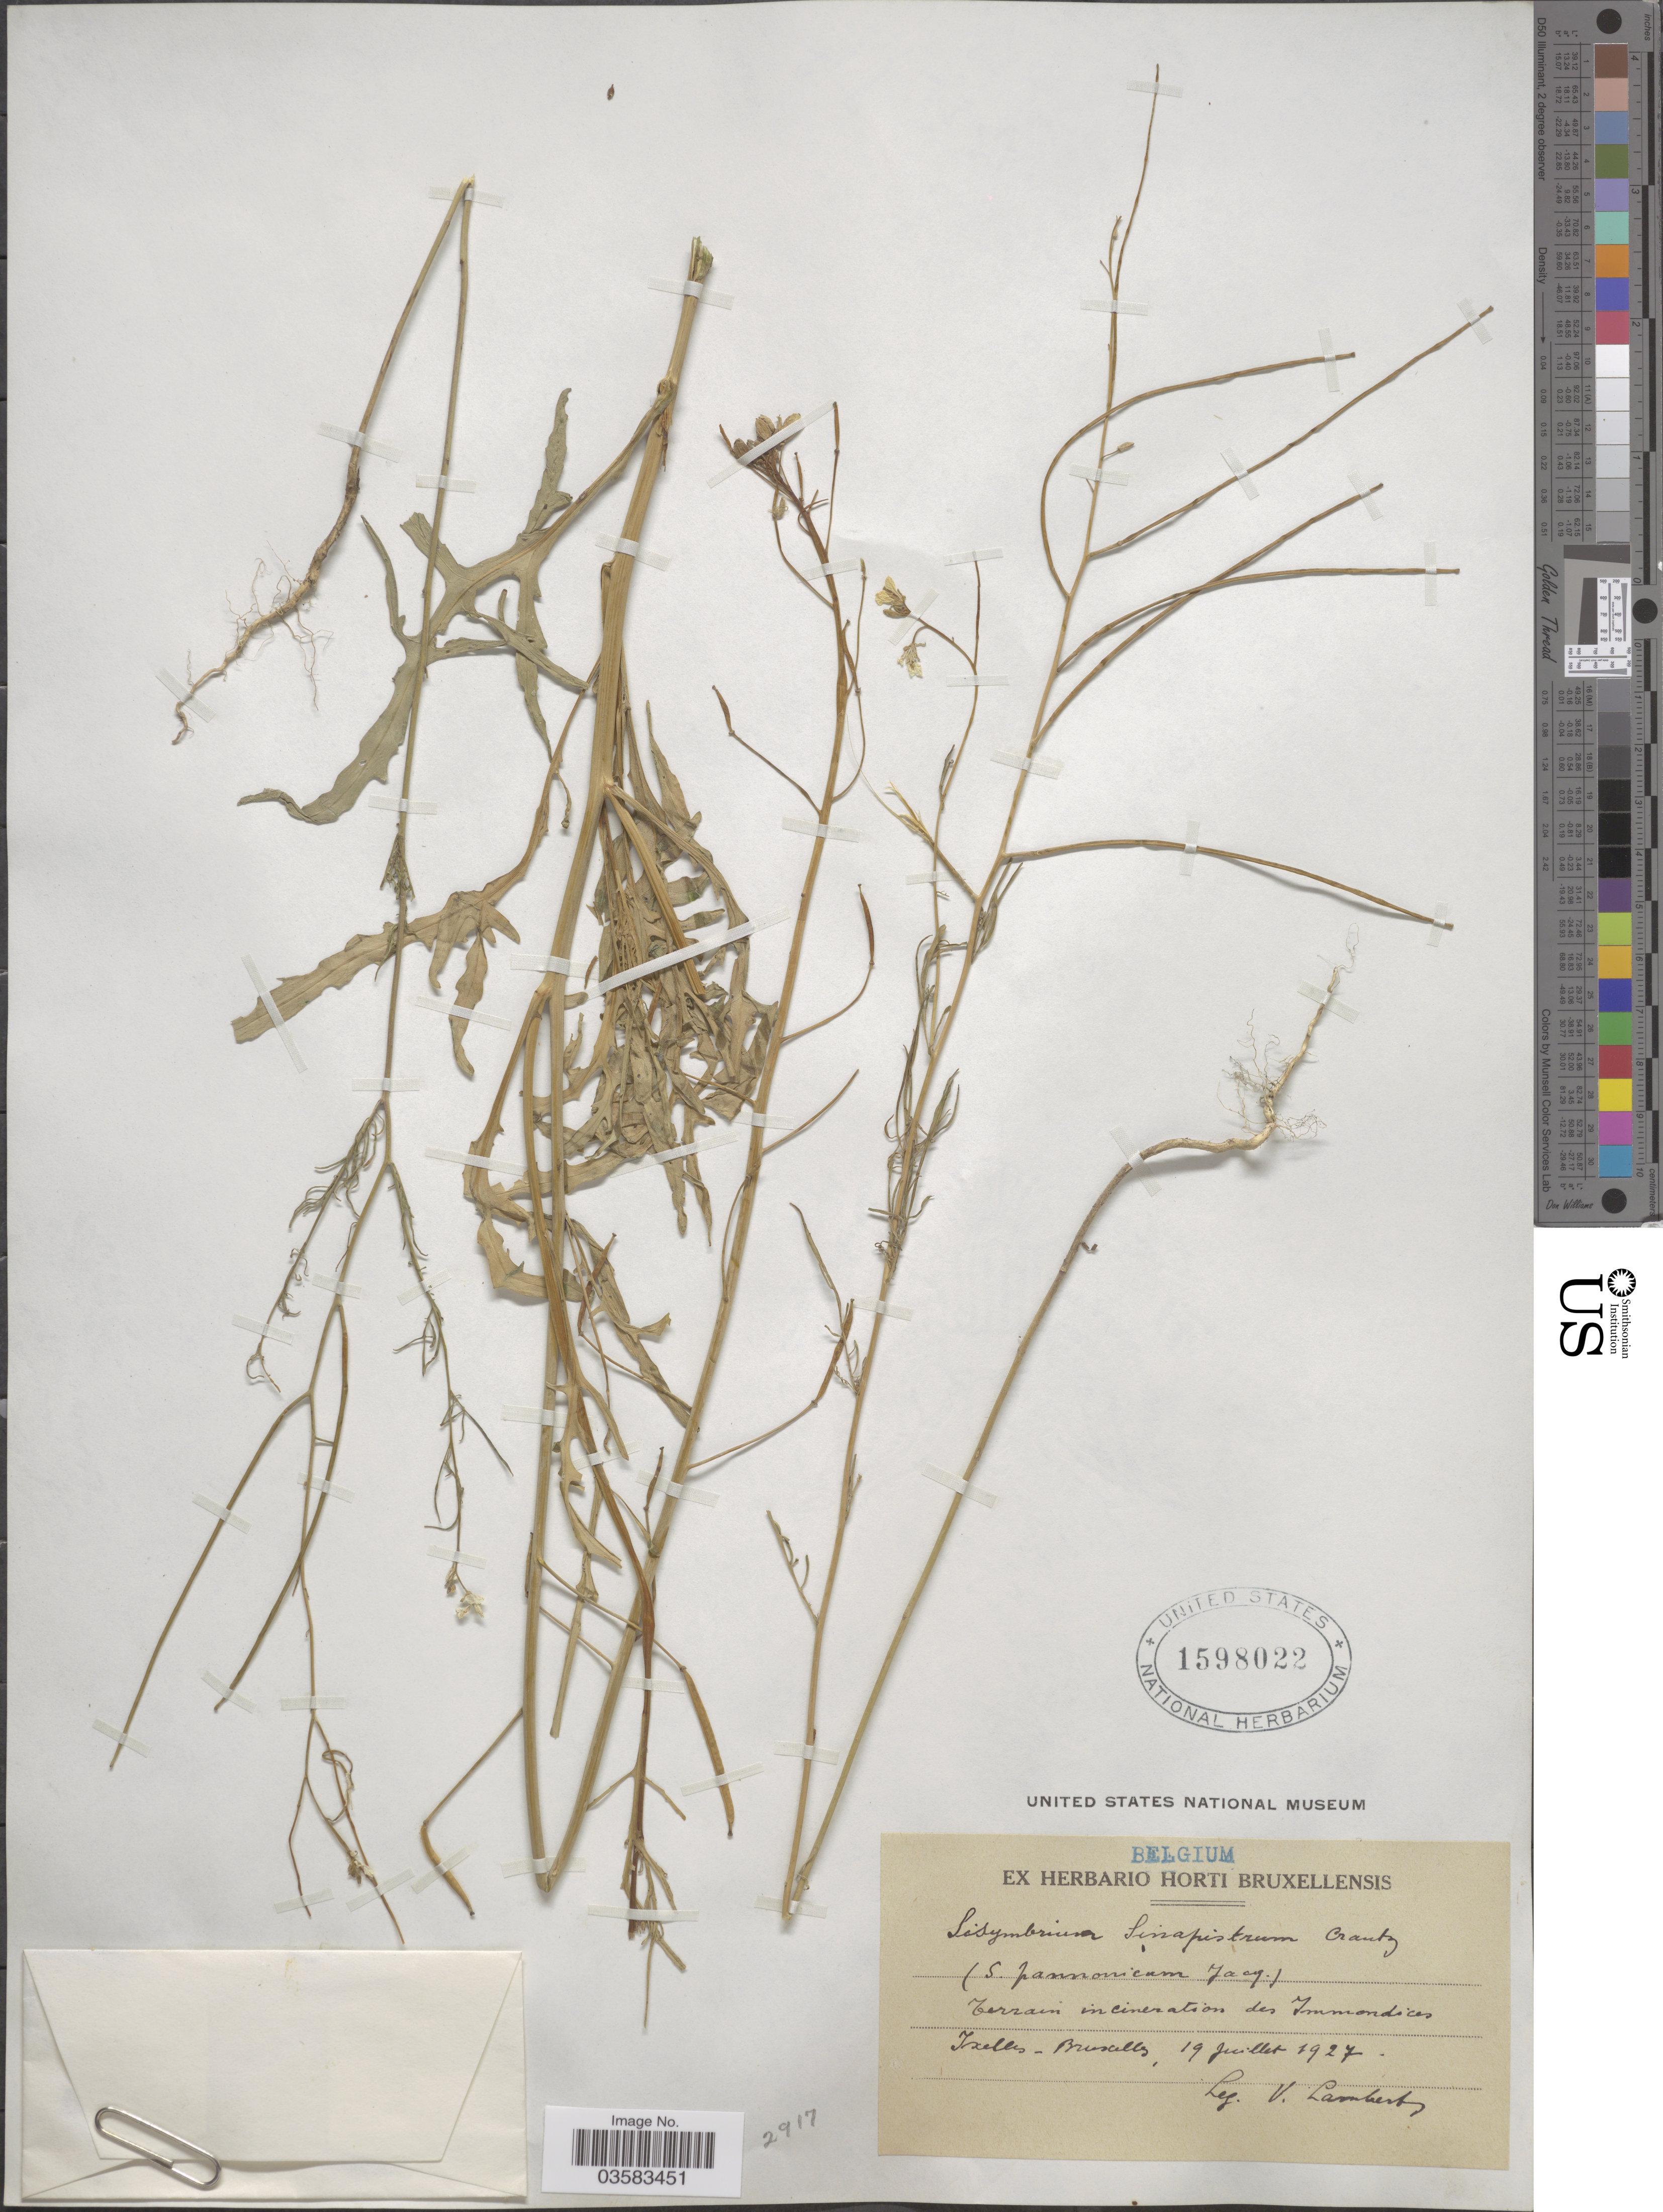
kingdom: Plantae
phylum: Tracheophyta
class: Magnoliopsida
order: Brassicales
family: Brassicaceae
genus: Sisymbrium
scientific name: Sisymbrium sinapistrum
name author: Crantz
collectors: V. Lambert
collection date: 1927-07-19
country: Belgium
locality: Terrain in cineration des Immondices Ixelles - Bruxelles.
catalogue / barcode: US 1598022